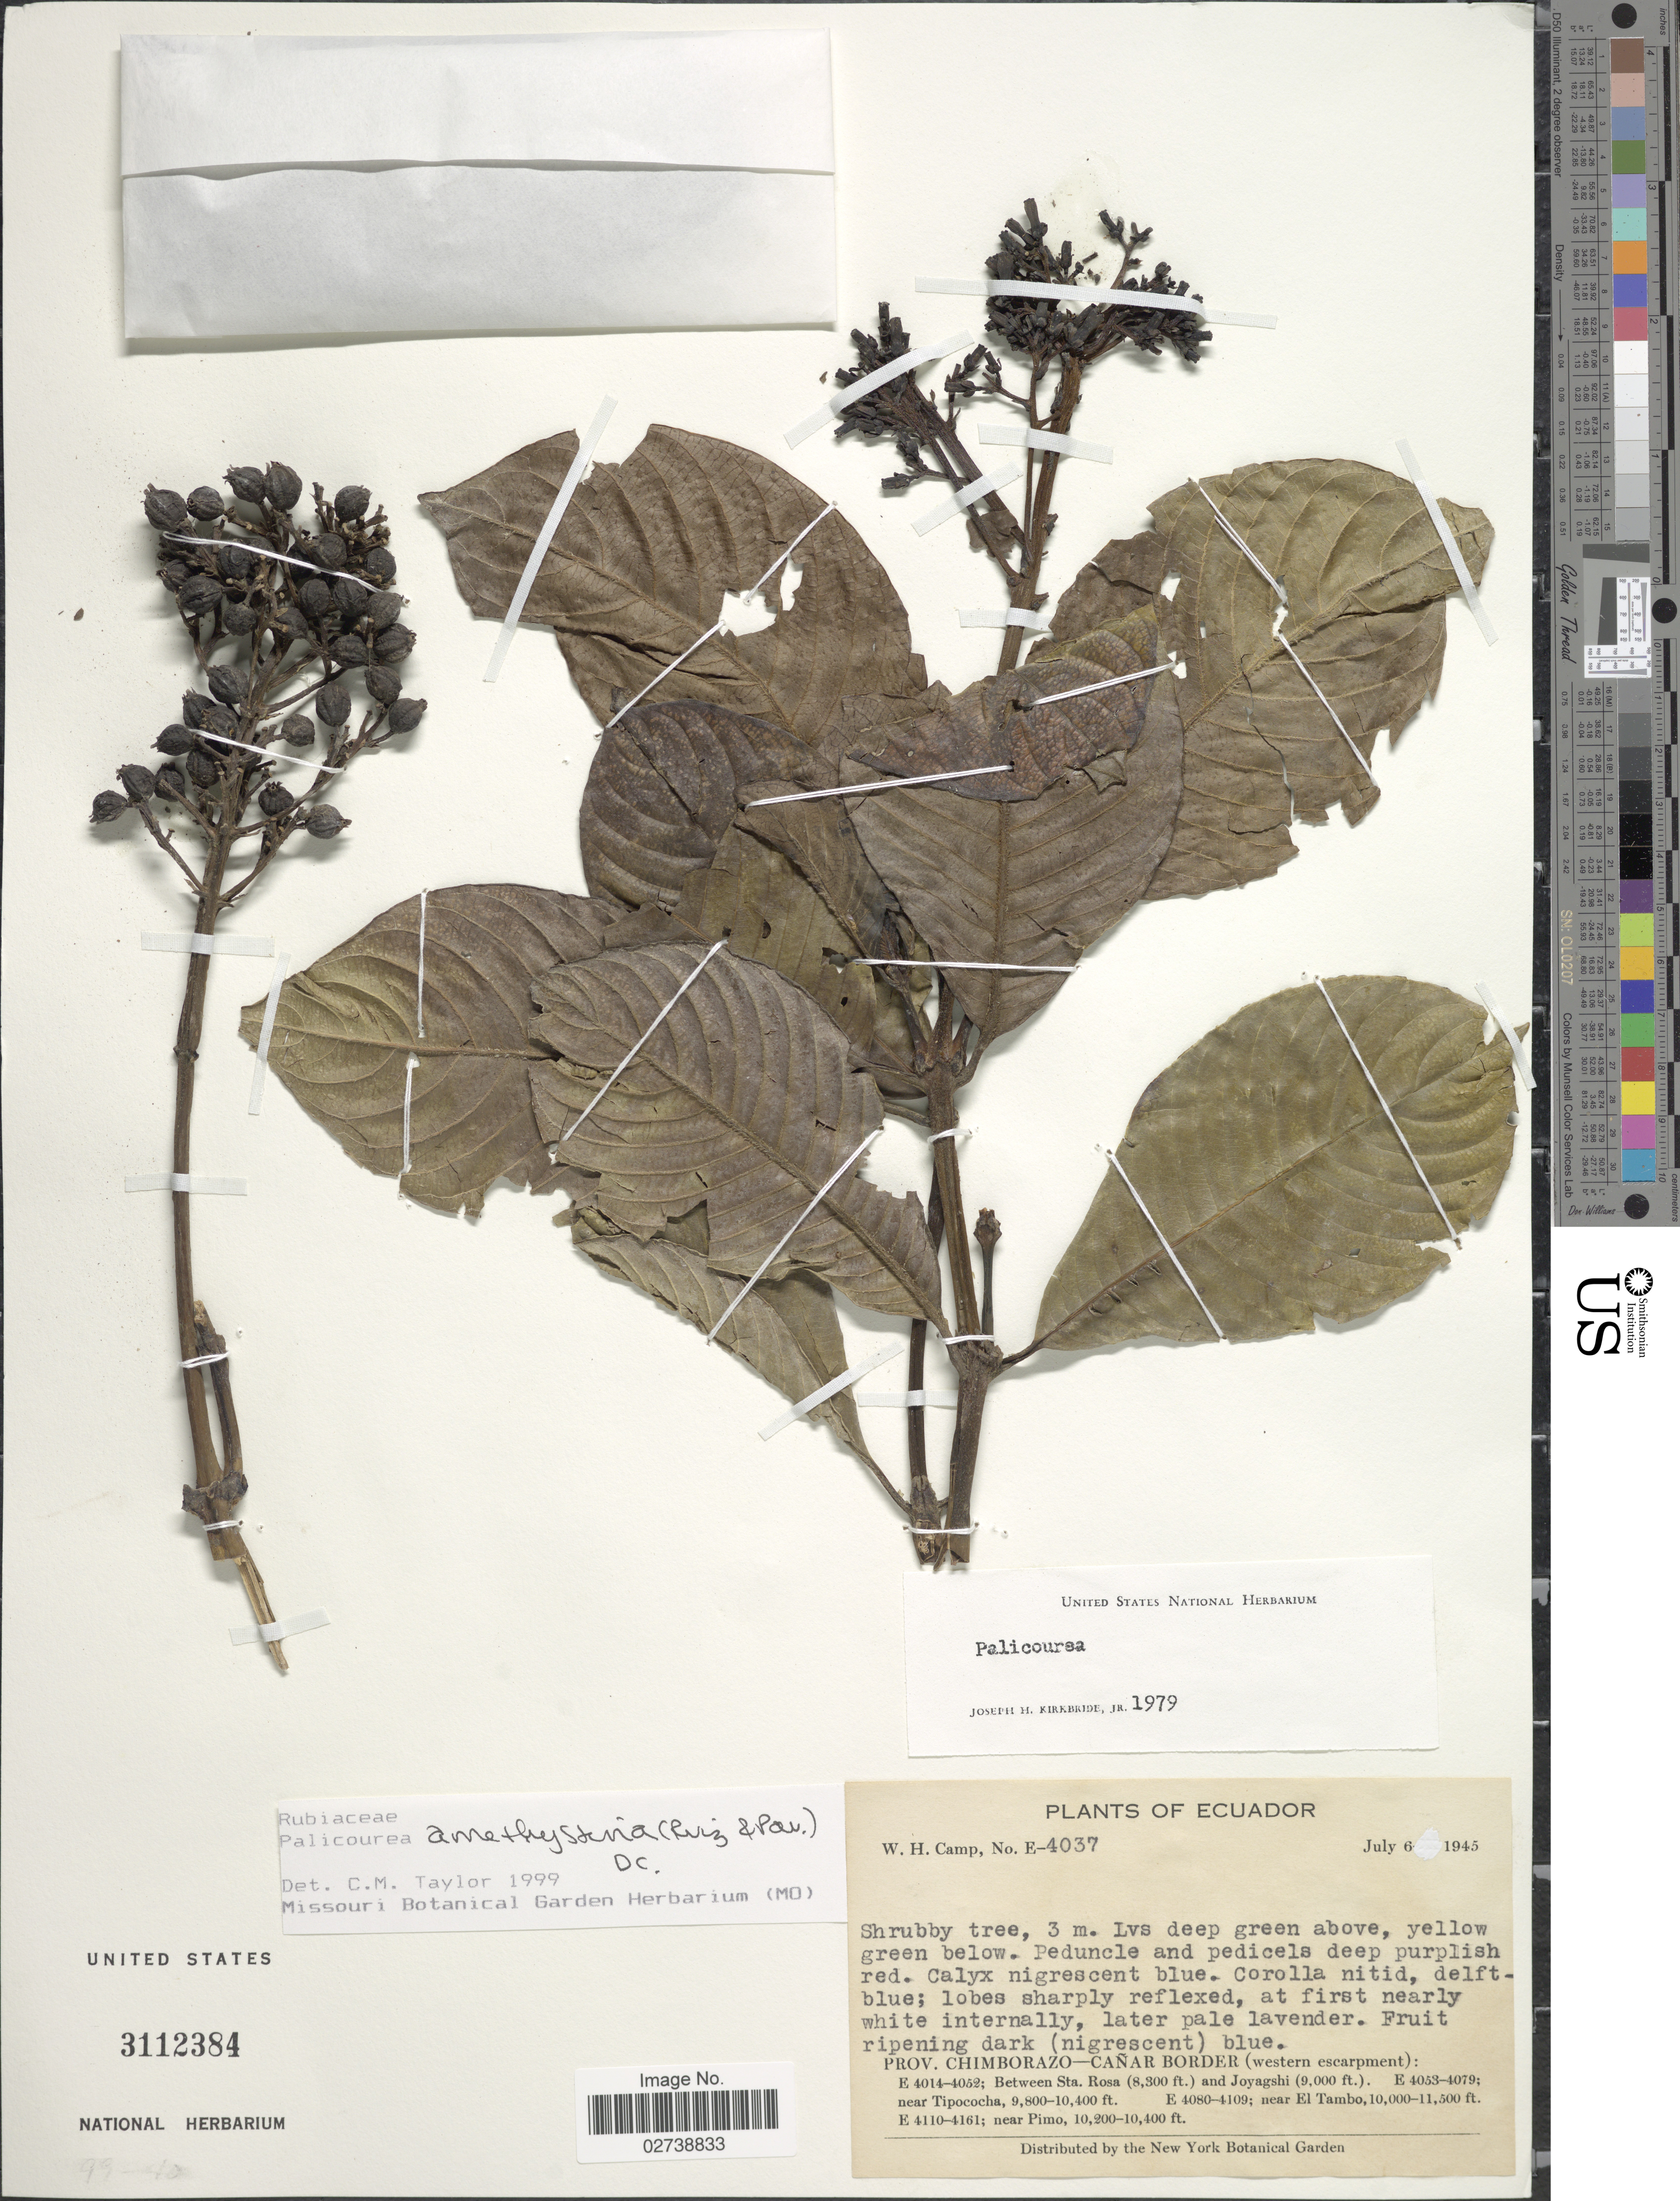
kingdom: Plantae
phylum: Tracheophyta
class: Magnoliopsida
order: Gentianales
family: Rubiaceae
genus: Palicourea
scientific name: Palicourea amethystina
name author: (Ruiz & Pav.) DC.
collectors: W. H. Camp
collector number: E-4037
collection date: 1945-07-06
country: Ecuador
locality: Prov. Chimborazo-Cañar Border (western escarpment): between Sta Rosa and Joyagshi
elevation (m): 2530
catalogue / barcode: US 3112384